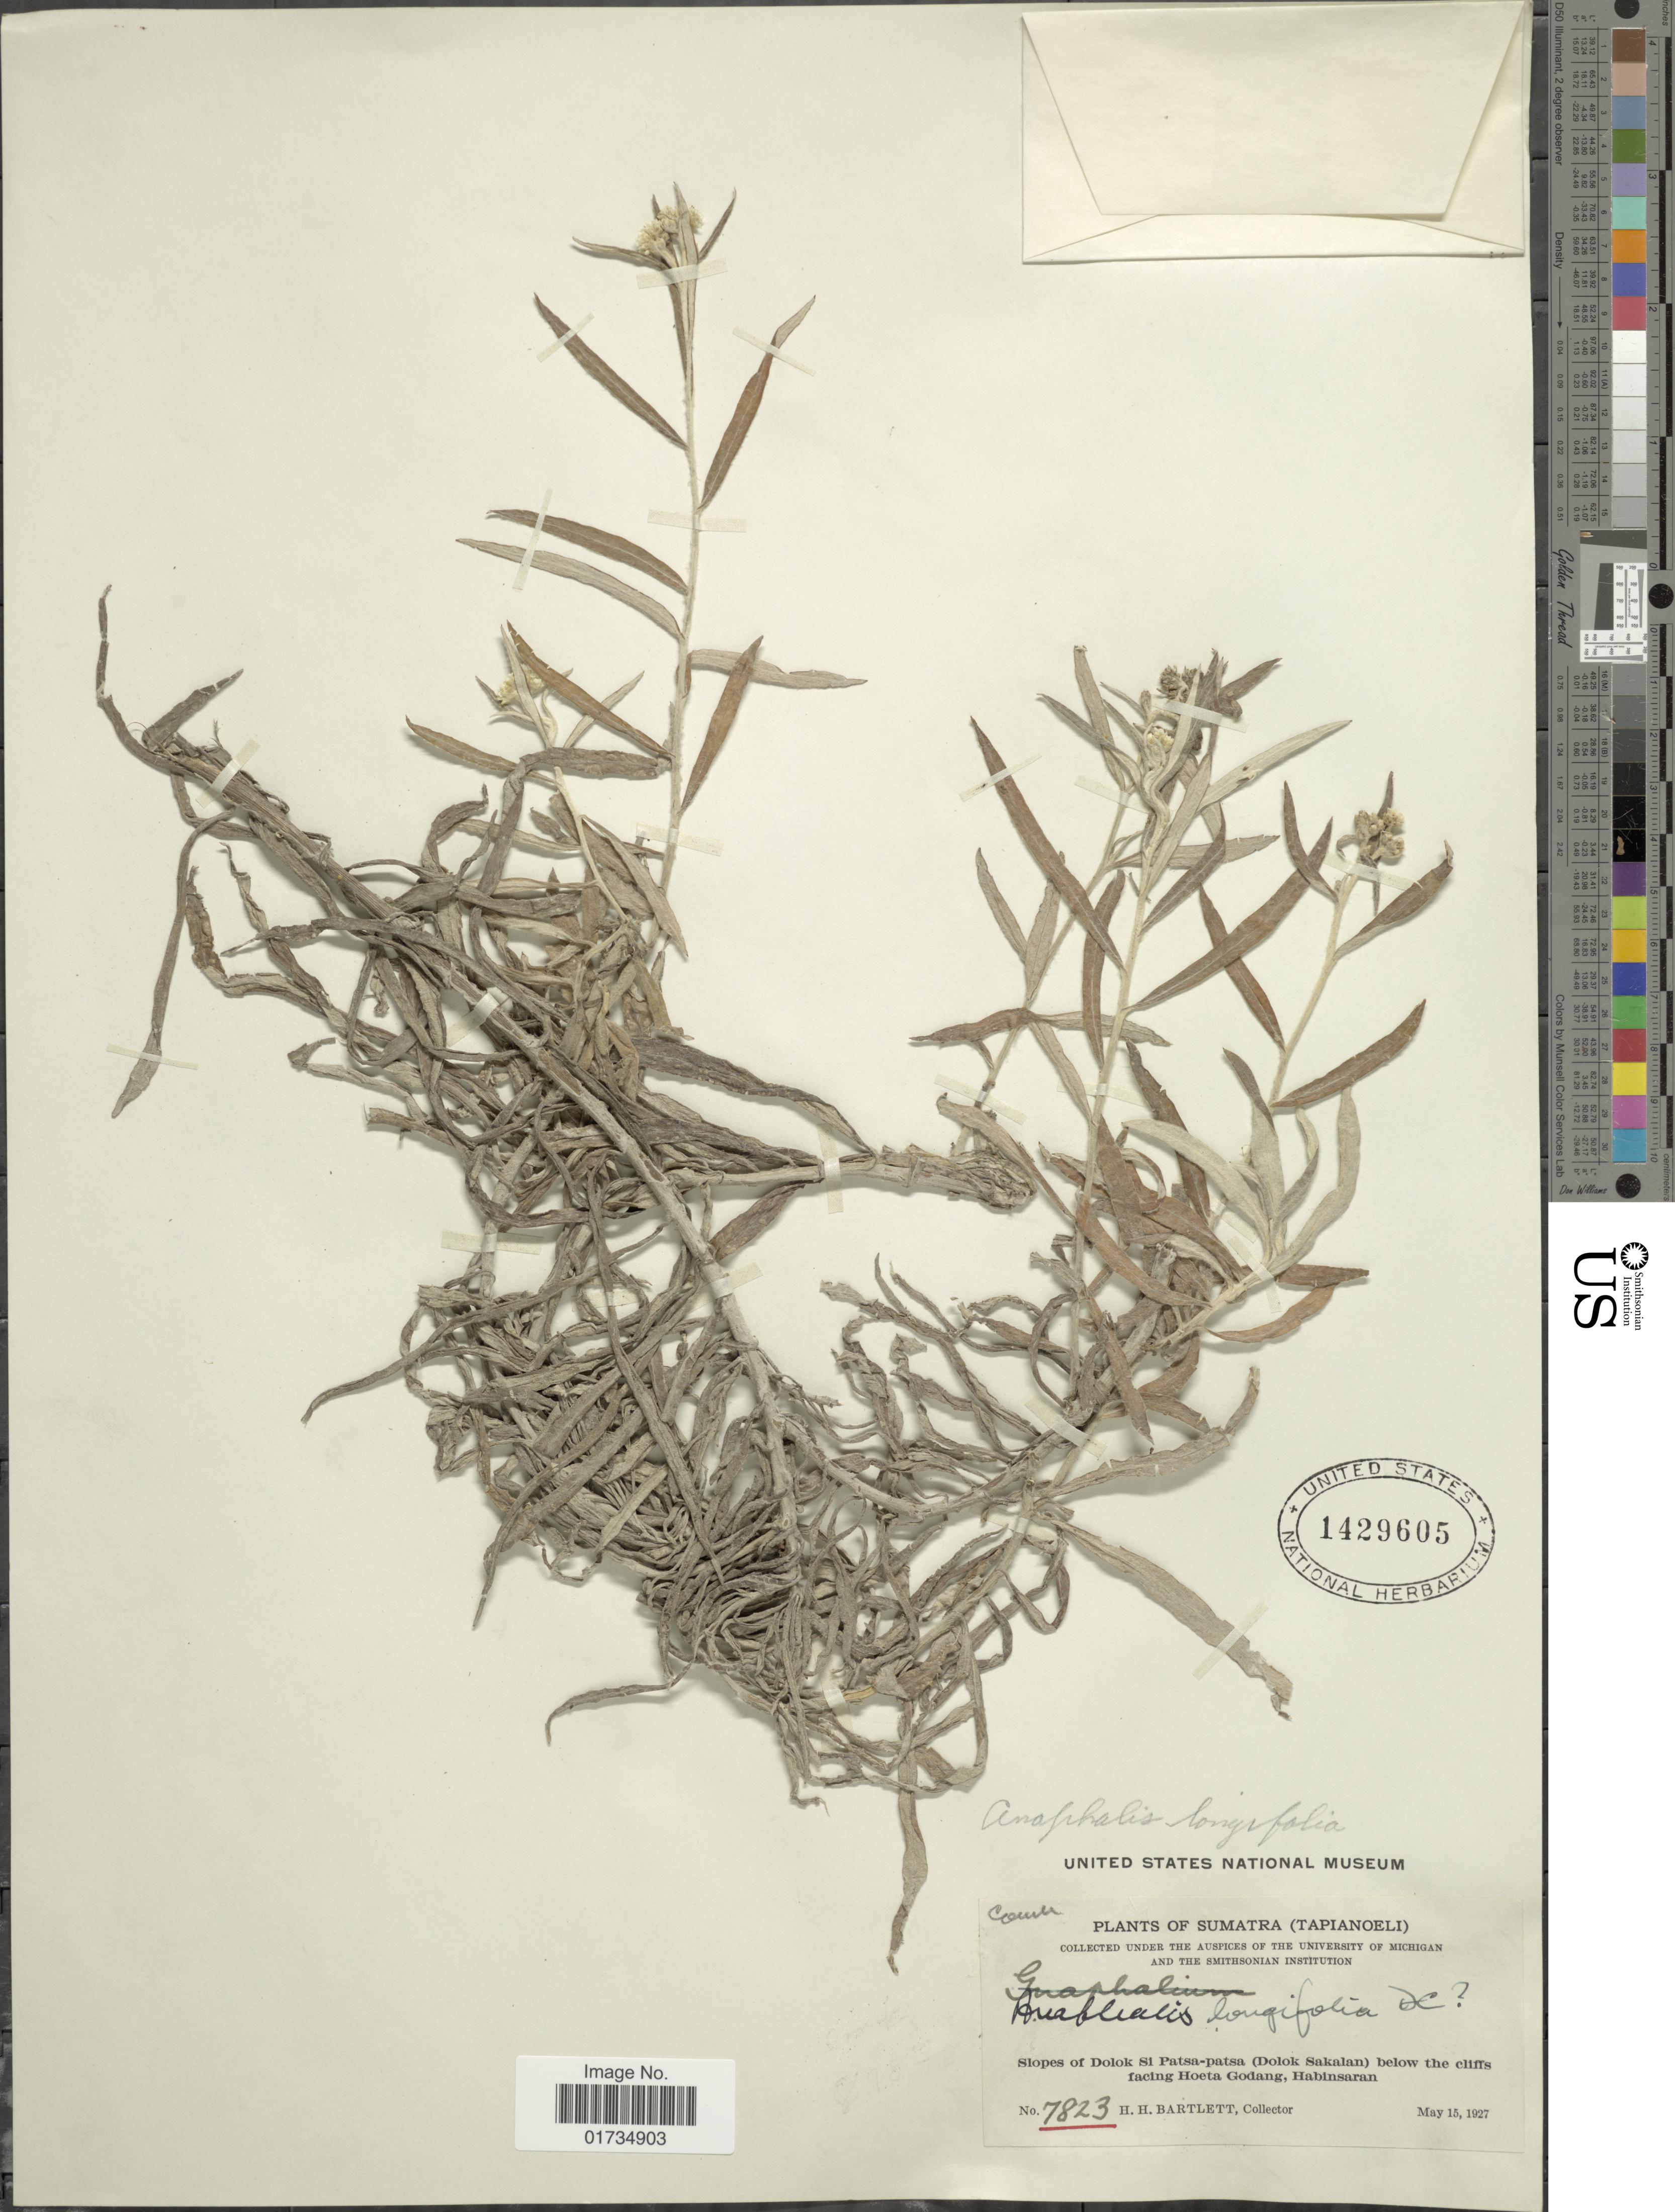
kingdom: Plantae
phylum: Tracheophyta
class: Magnoliopsida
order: Asterales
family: Asteraceae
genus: Anaphalis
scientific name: Anaphalis longifolia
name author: (Blume) DC.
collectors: H. H. Bartlett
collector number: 7823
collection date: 1927-05-15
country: Indonesia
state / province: Sumatra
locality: Sumatra (Tapianoeli). Slopes of Dolok Si Patsa-patsa (Dolok Sakalan) below the cliffs facing Hoeta Godang, Habinsaran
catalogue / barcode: US 1429605